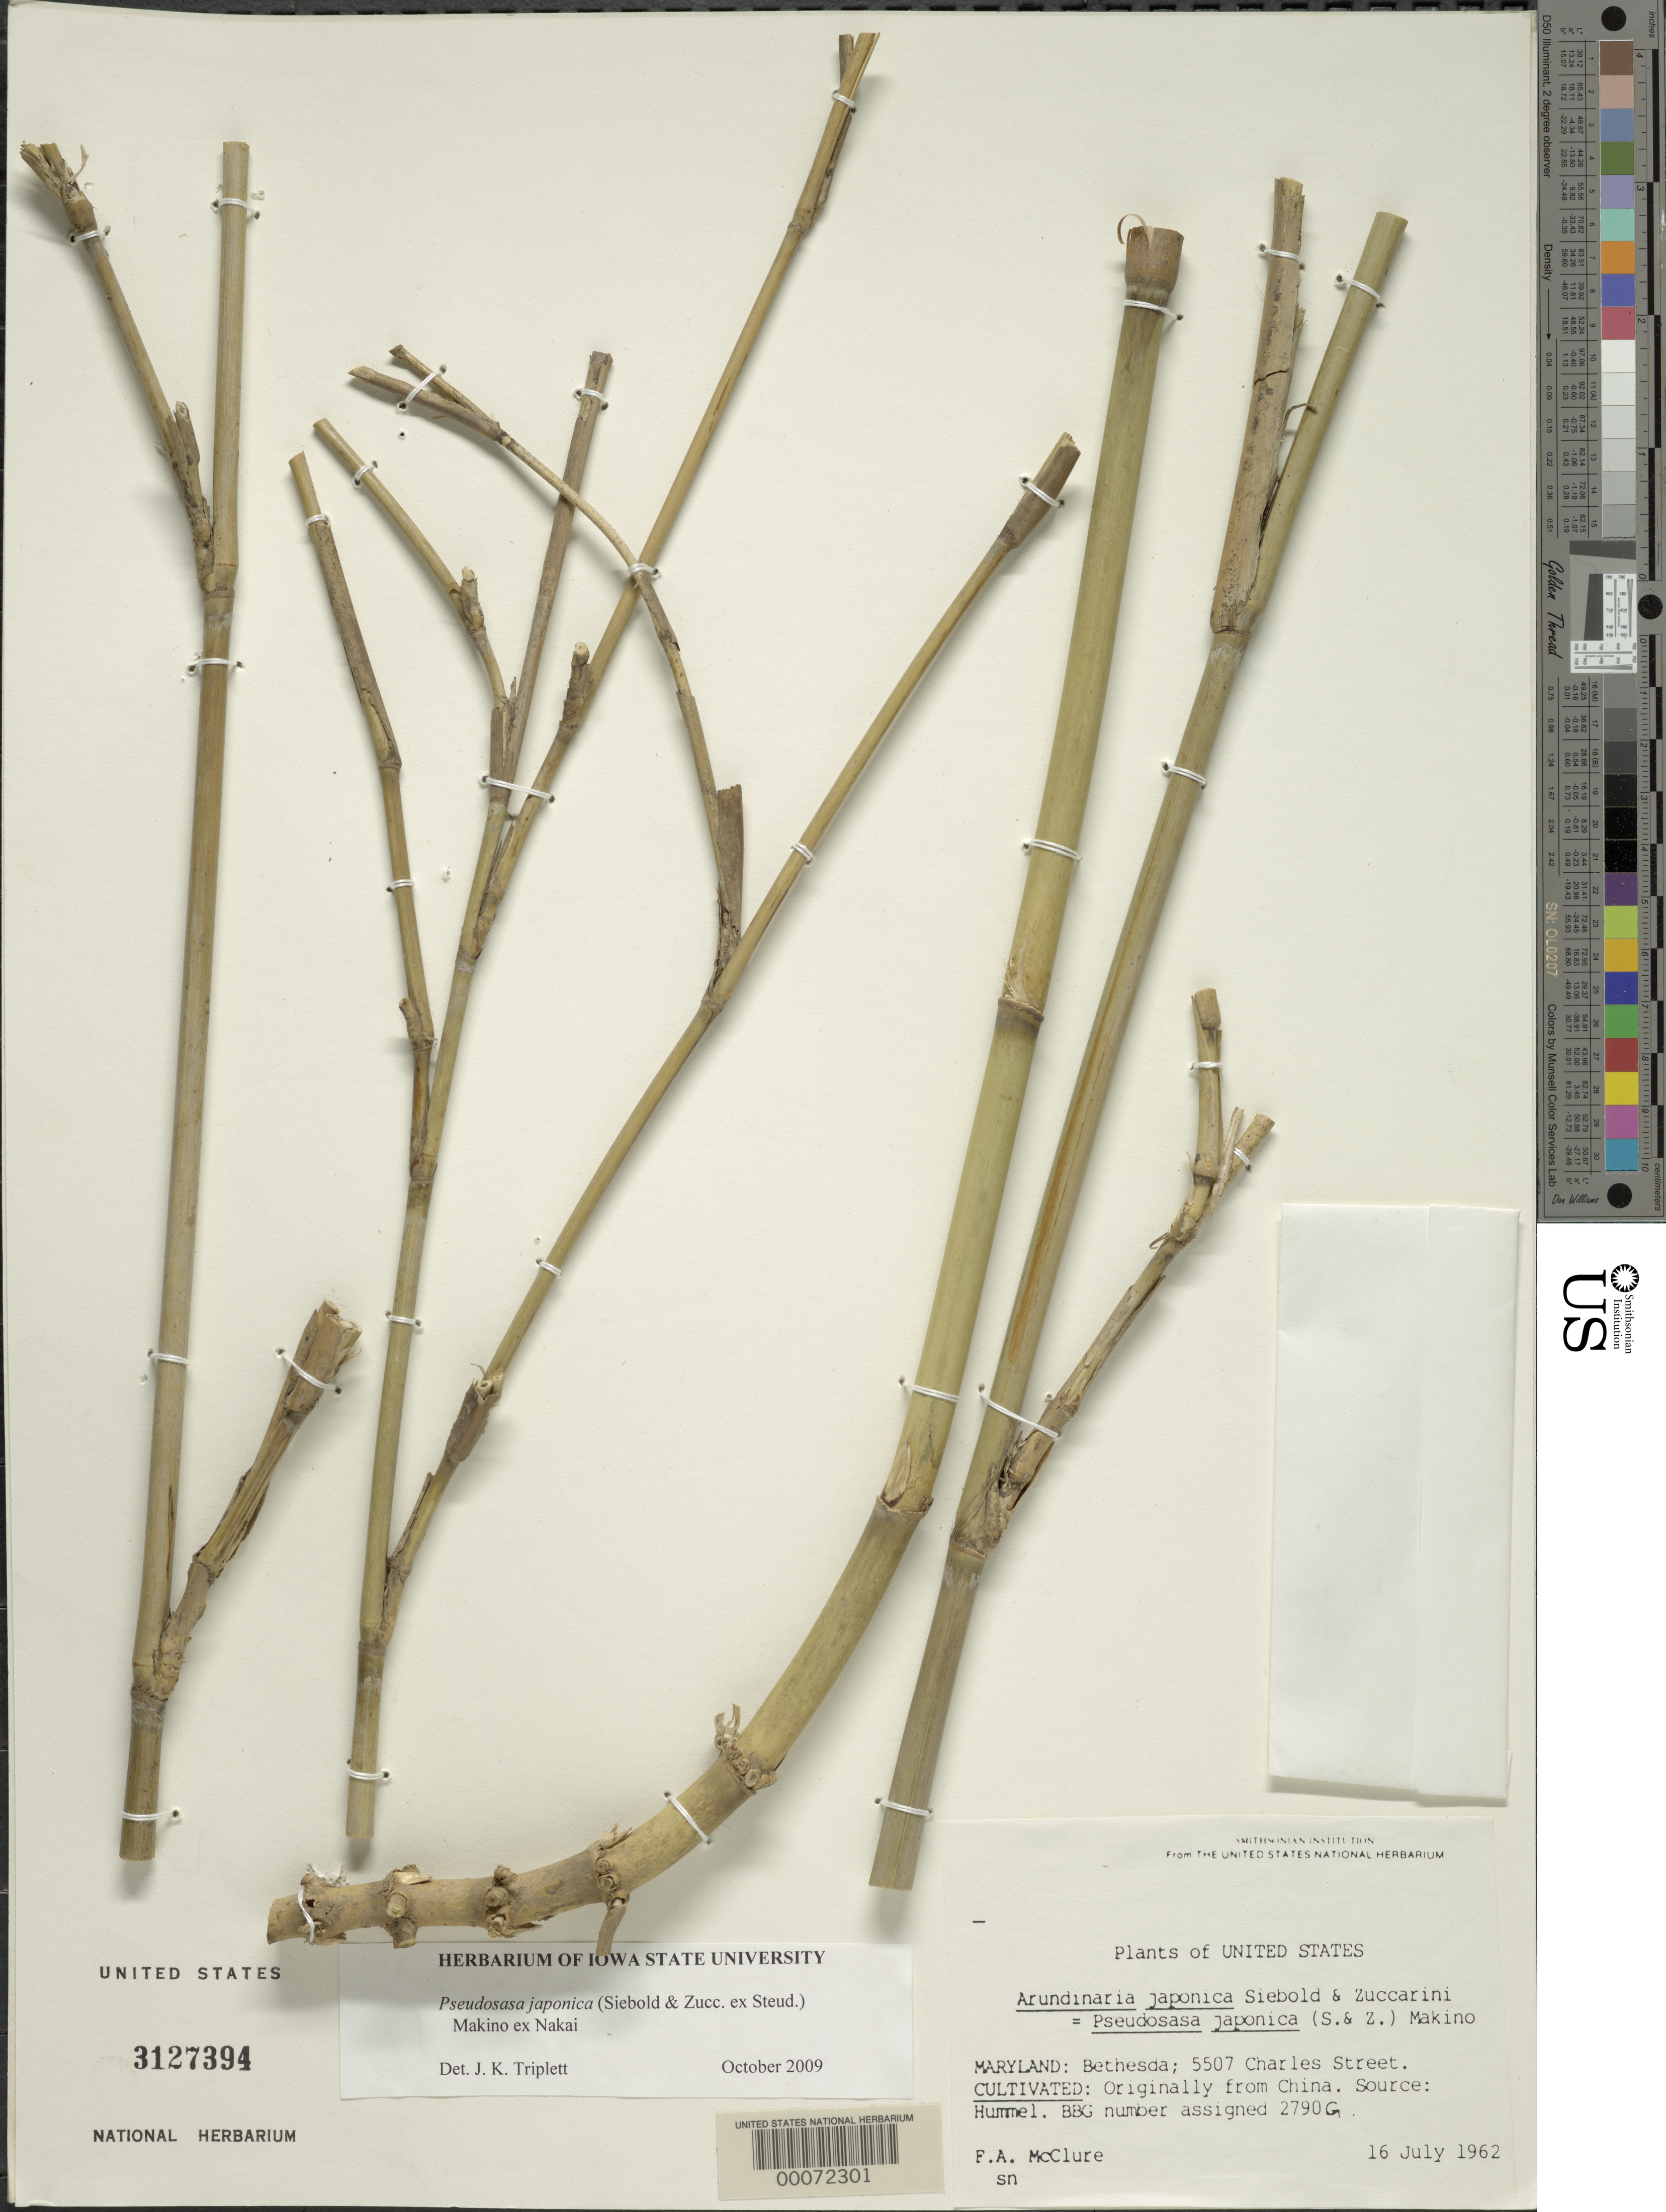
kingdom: Plantae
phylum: Tracheophyta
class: Liliopsida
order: Poales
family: Poaceae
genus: Pseudosasa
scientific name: Pseudosasa japonica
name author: (Siebold & Zucc. ex Steud.) Makino ex Nakai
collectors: F. A. McClure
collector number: BBG 2790G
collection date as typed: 16 Jul 1962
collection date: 1962-07-16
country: United States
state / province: Maryland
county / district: Montgomery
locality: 5507 Charles Street, Bethesda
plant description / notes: Branch Complement, Culm; B.B.G. # 2797 G; originally from China; source: Hummel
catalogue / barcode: US 3127394